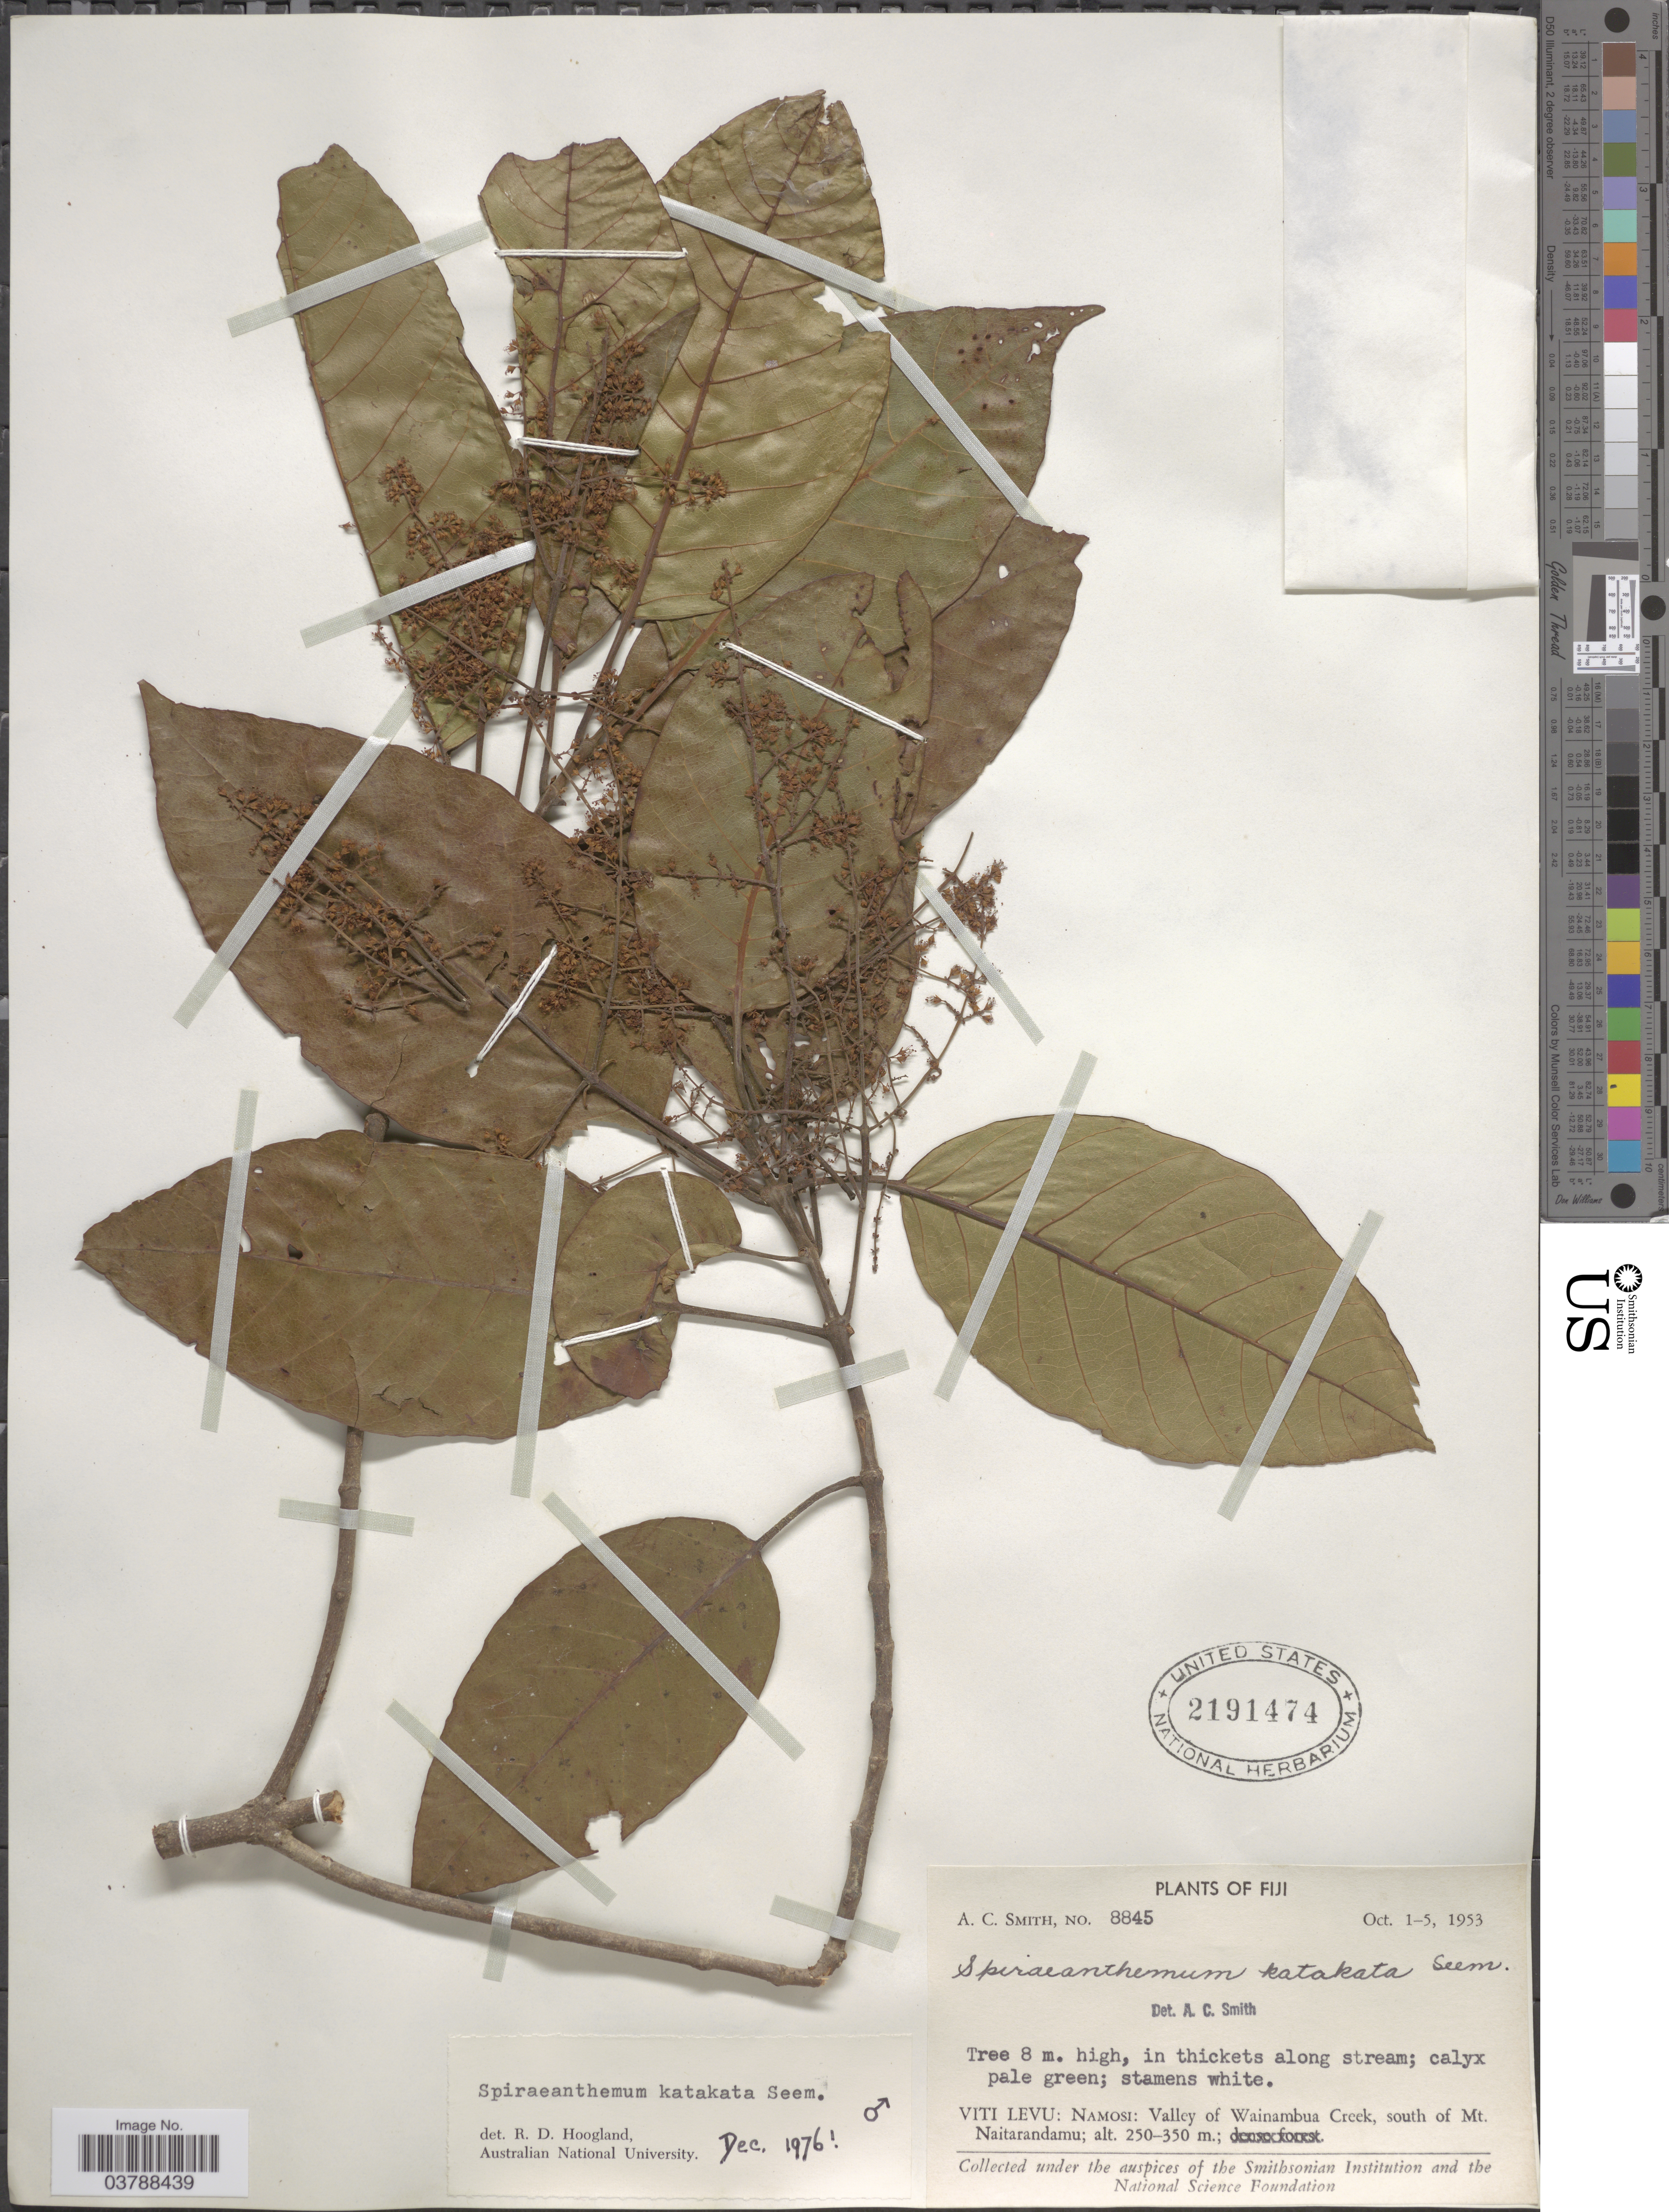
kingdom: Plantae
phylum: Tracheophyta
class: Magnoliopsida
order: Oxalidales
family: Cunoniaceae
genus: Spiraeanthemum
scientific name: Spiraeanthemum katakata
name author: Seem.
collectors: A. C. Smith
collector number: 8845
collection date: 1953-10-01/1953-10-05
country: Fiji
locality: Viti Levu: Namosi: Valley of Wainambua Creek, south of Mt. Naitarandamu.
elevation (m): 250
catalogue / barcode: US 2191474